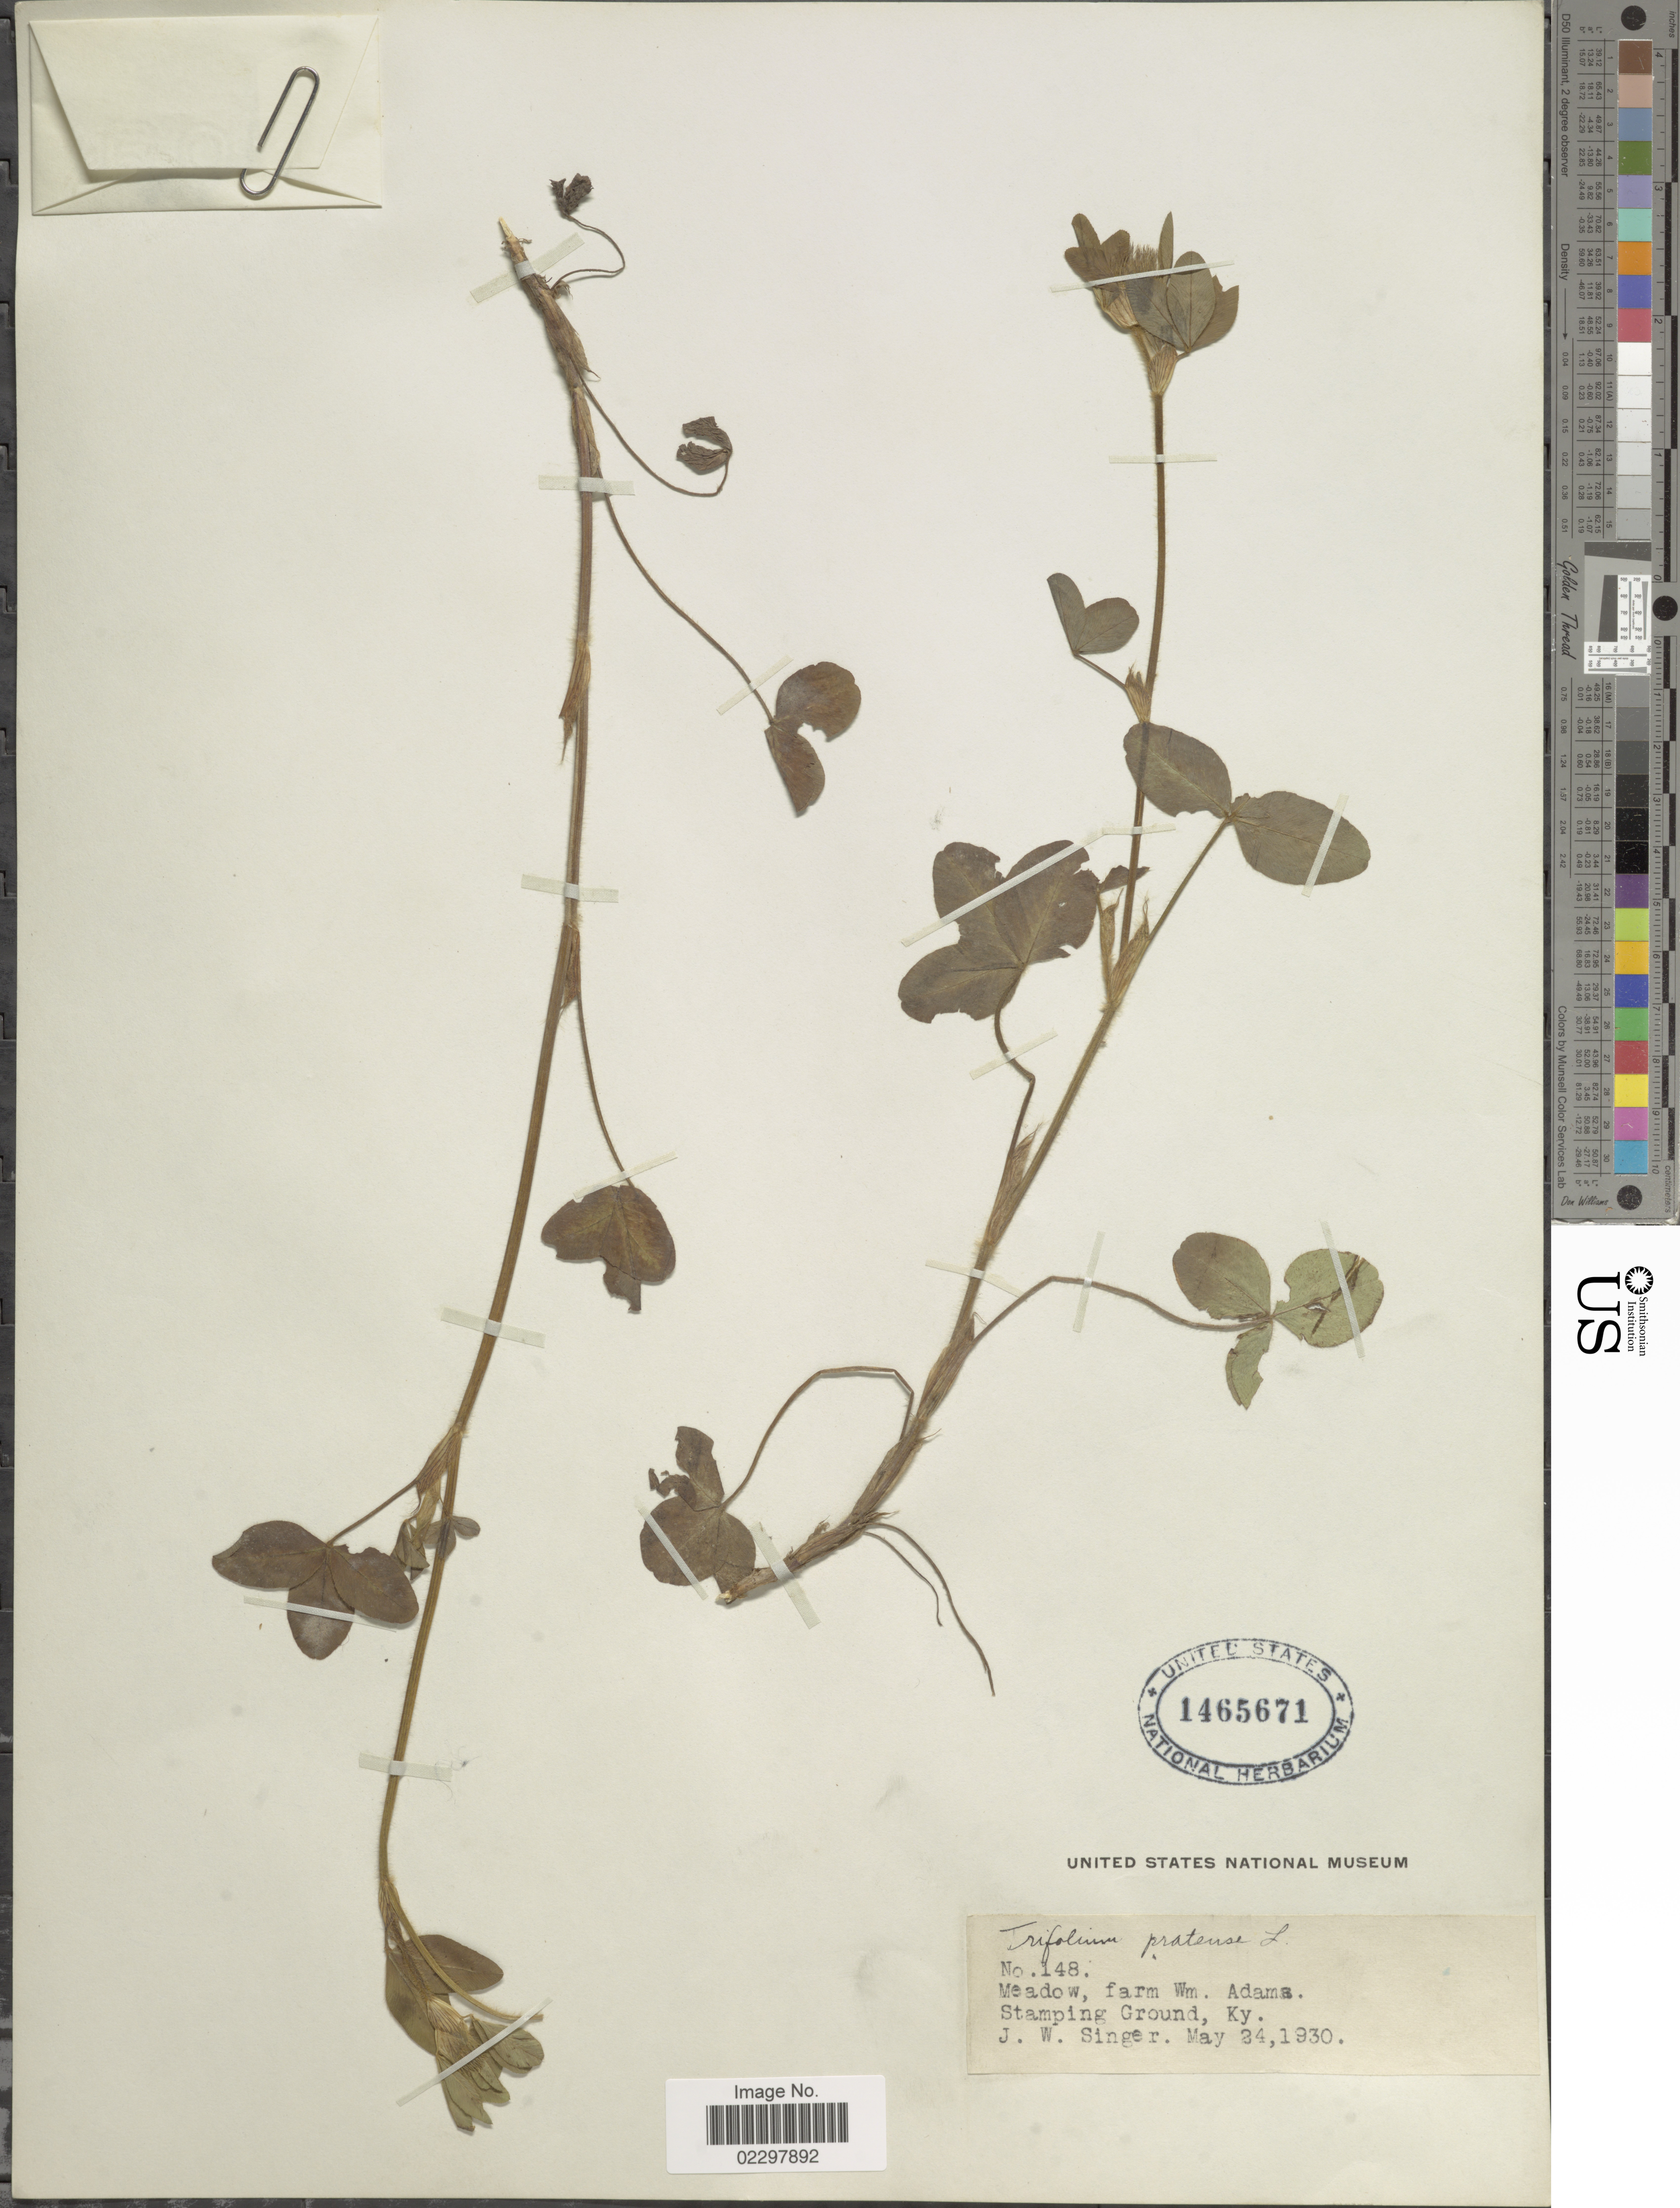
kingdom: Plantae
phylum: Tracheophyta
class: Magnoliopsida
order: Fabales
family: Fabaceae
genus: Trifolium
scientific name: Trifolium pratense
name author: L.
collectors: J. EW. Singer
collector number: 148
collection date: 1930-05-24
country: United States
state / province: Kentucky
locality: Meadow, farm Wm. Adams, Stamping Ground.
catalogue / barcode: US 1465671